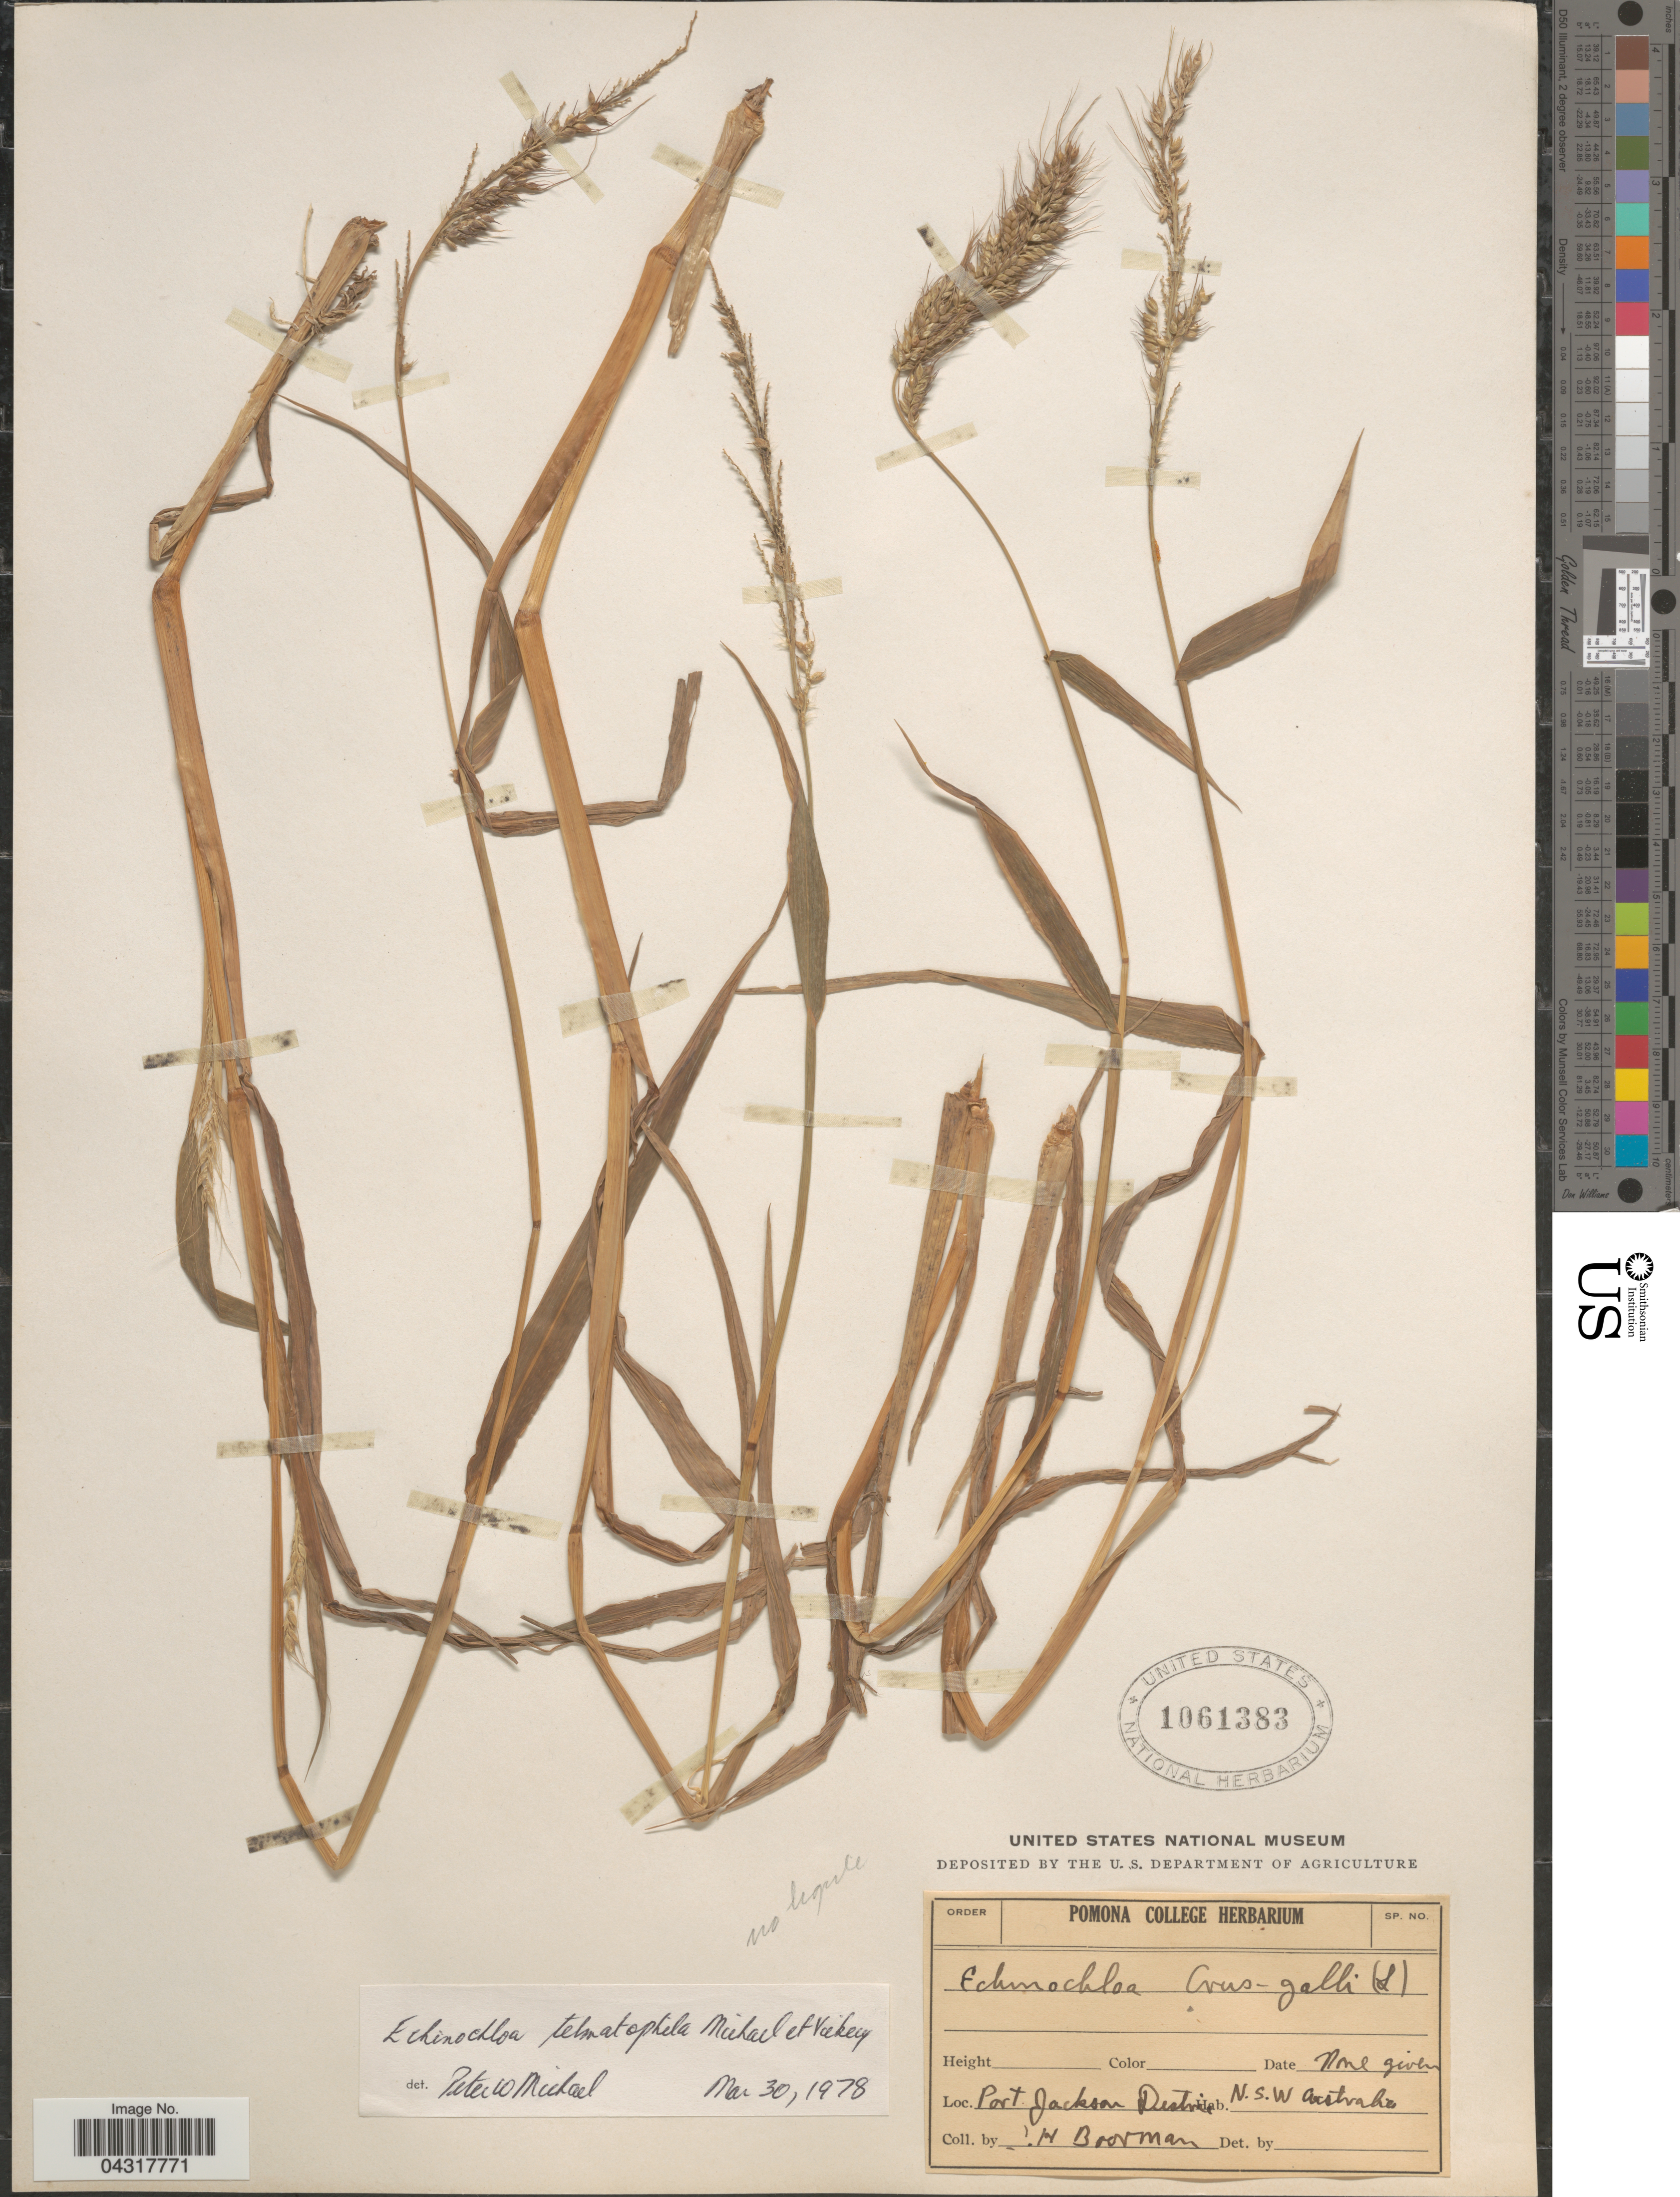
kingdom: Plantae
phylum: Tracheophyta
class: Liliopsida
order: Poales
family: Poaceae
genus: Echinochloa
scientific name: Echinochloa telmatophila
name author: P.W. Michael & Vickery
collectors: H. Boorman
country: Australia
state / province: New South Wales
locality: Port Jackson District.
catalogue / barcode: US 1061383